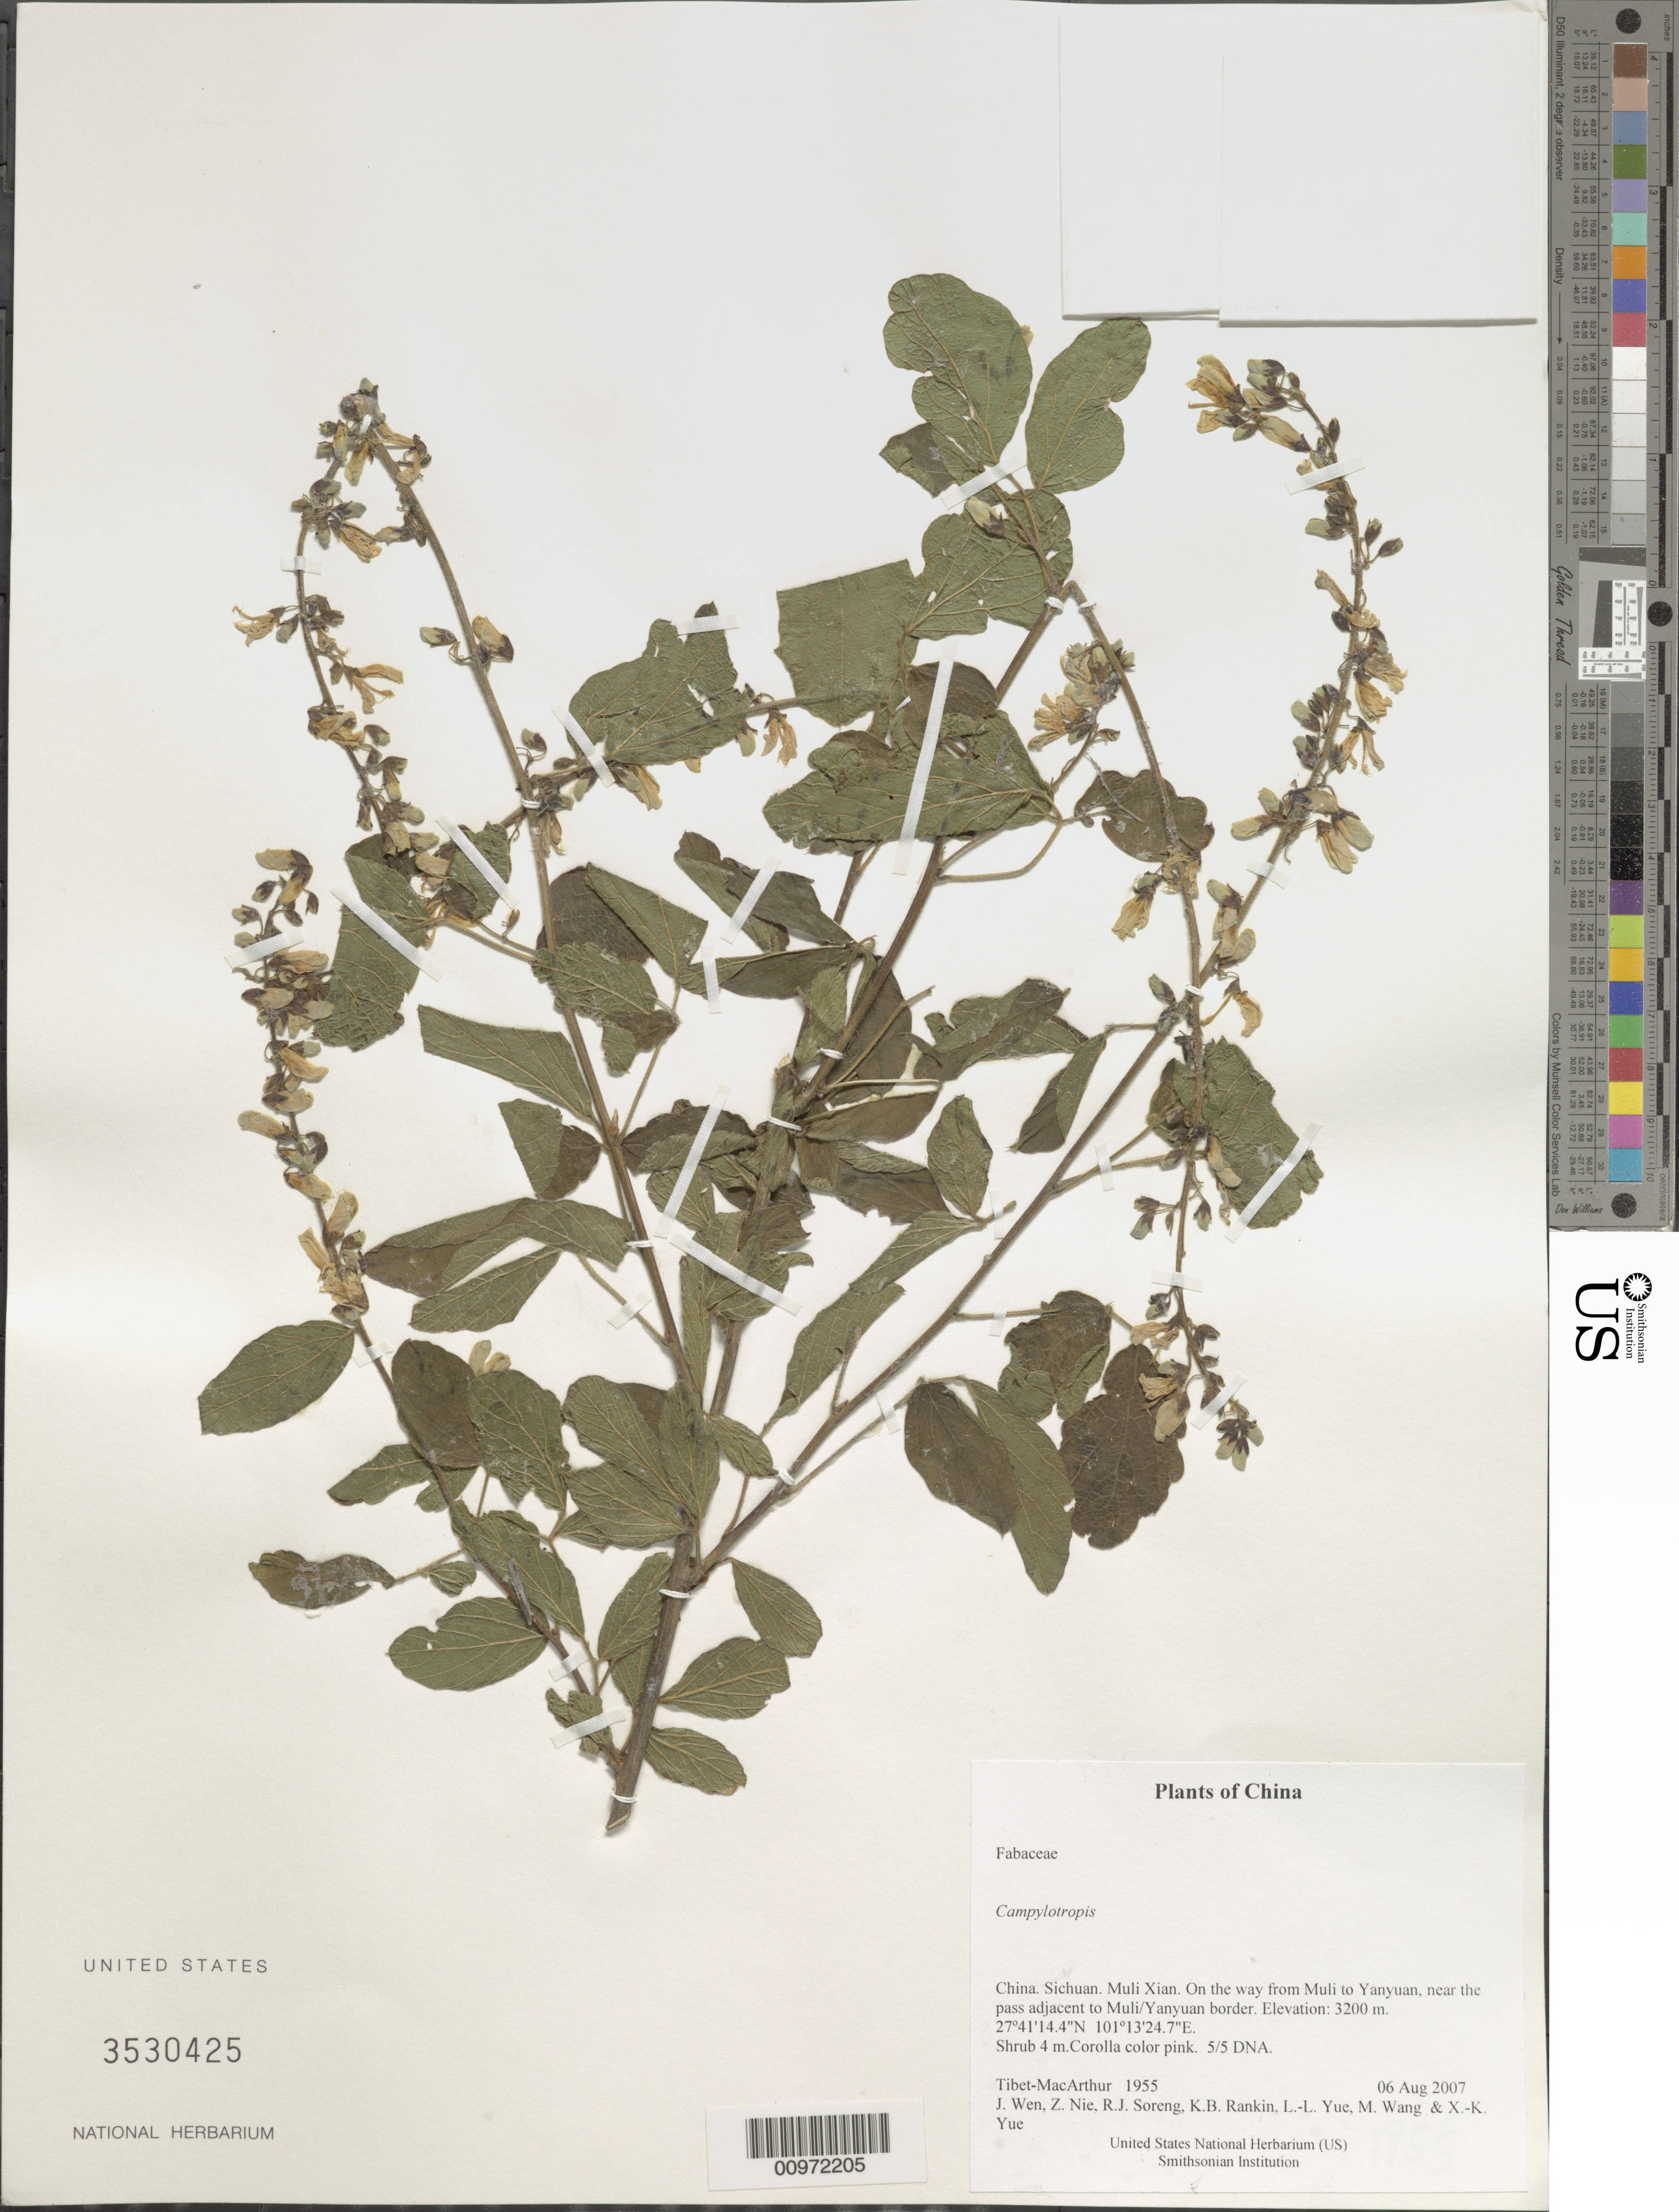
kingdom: Plantae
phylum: Tracheophyta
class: Magnoliopsida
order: Fabales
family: Fabaceae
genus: Campylotropis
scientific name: Campylotropis sp.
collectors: Tibet-MacArthur, J. Wen, Z. Nie, R. J. Soreng, K. Rankin, L. Yue, M. Wang & X. Yue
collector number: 1955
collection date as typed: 06 Aug 2007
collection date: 2007-08-06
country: China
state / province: Sichuan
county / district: Muli Xian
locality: On the way from Muli to Yanyuan, near the pass adjacent to Muli/Yanyuan border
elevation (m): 3200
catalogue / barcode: US 3530425